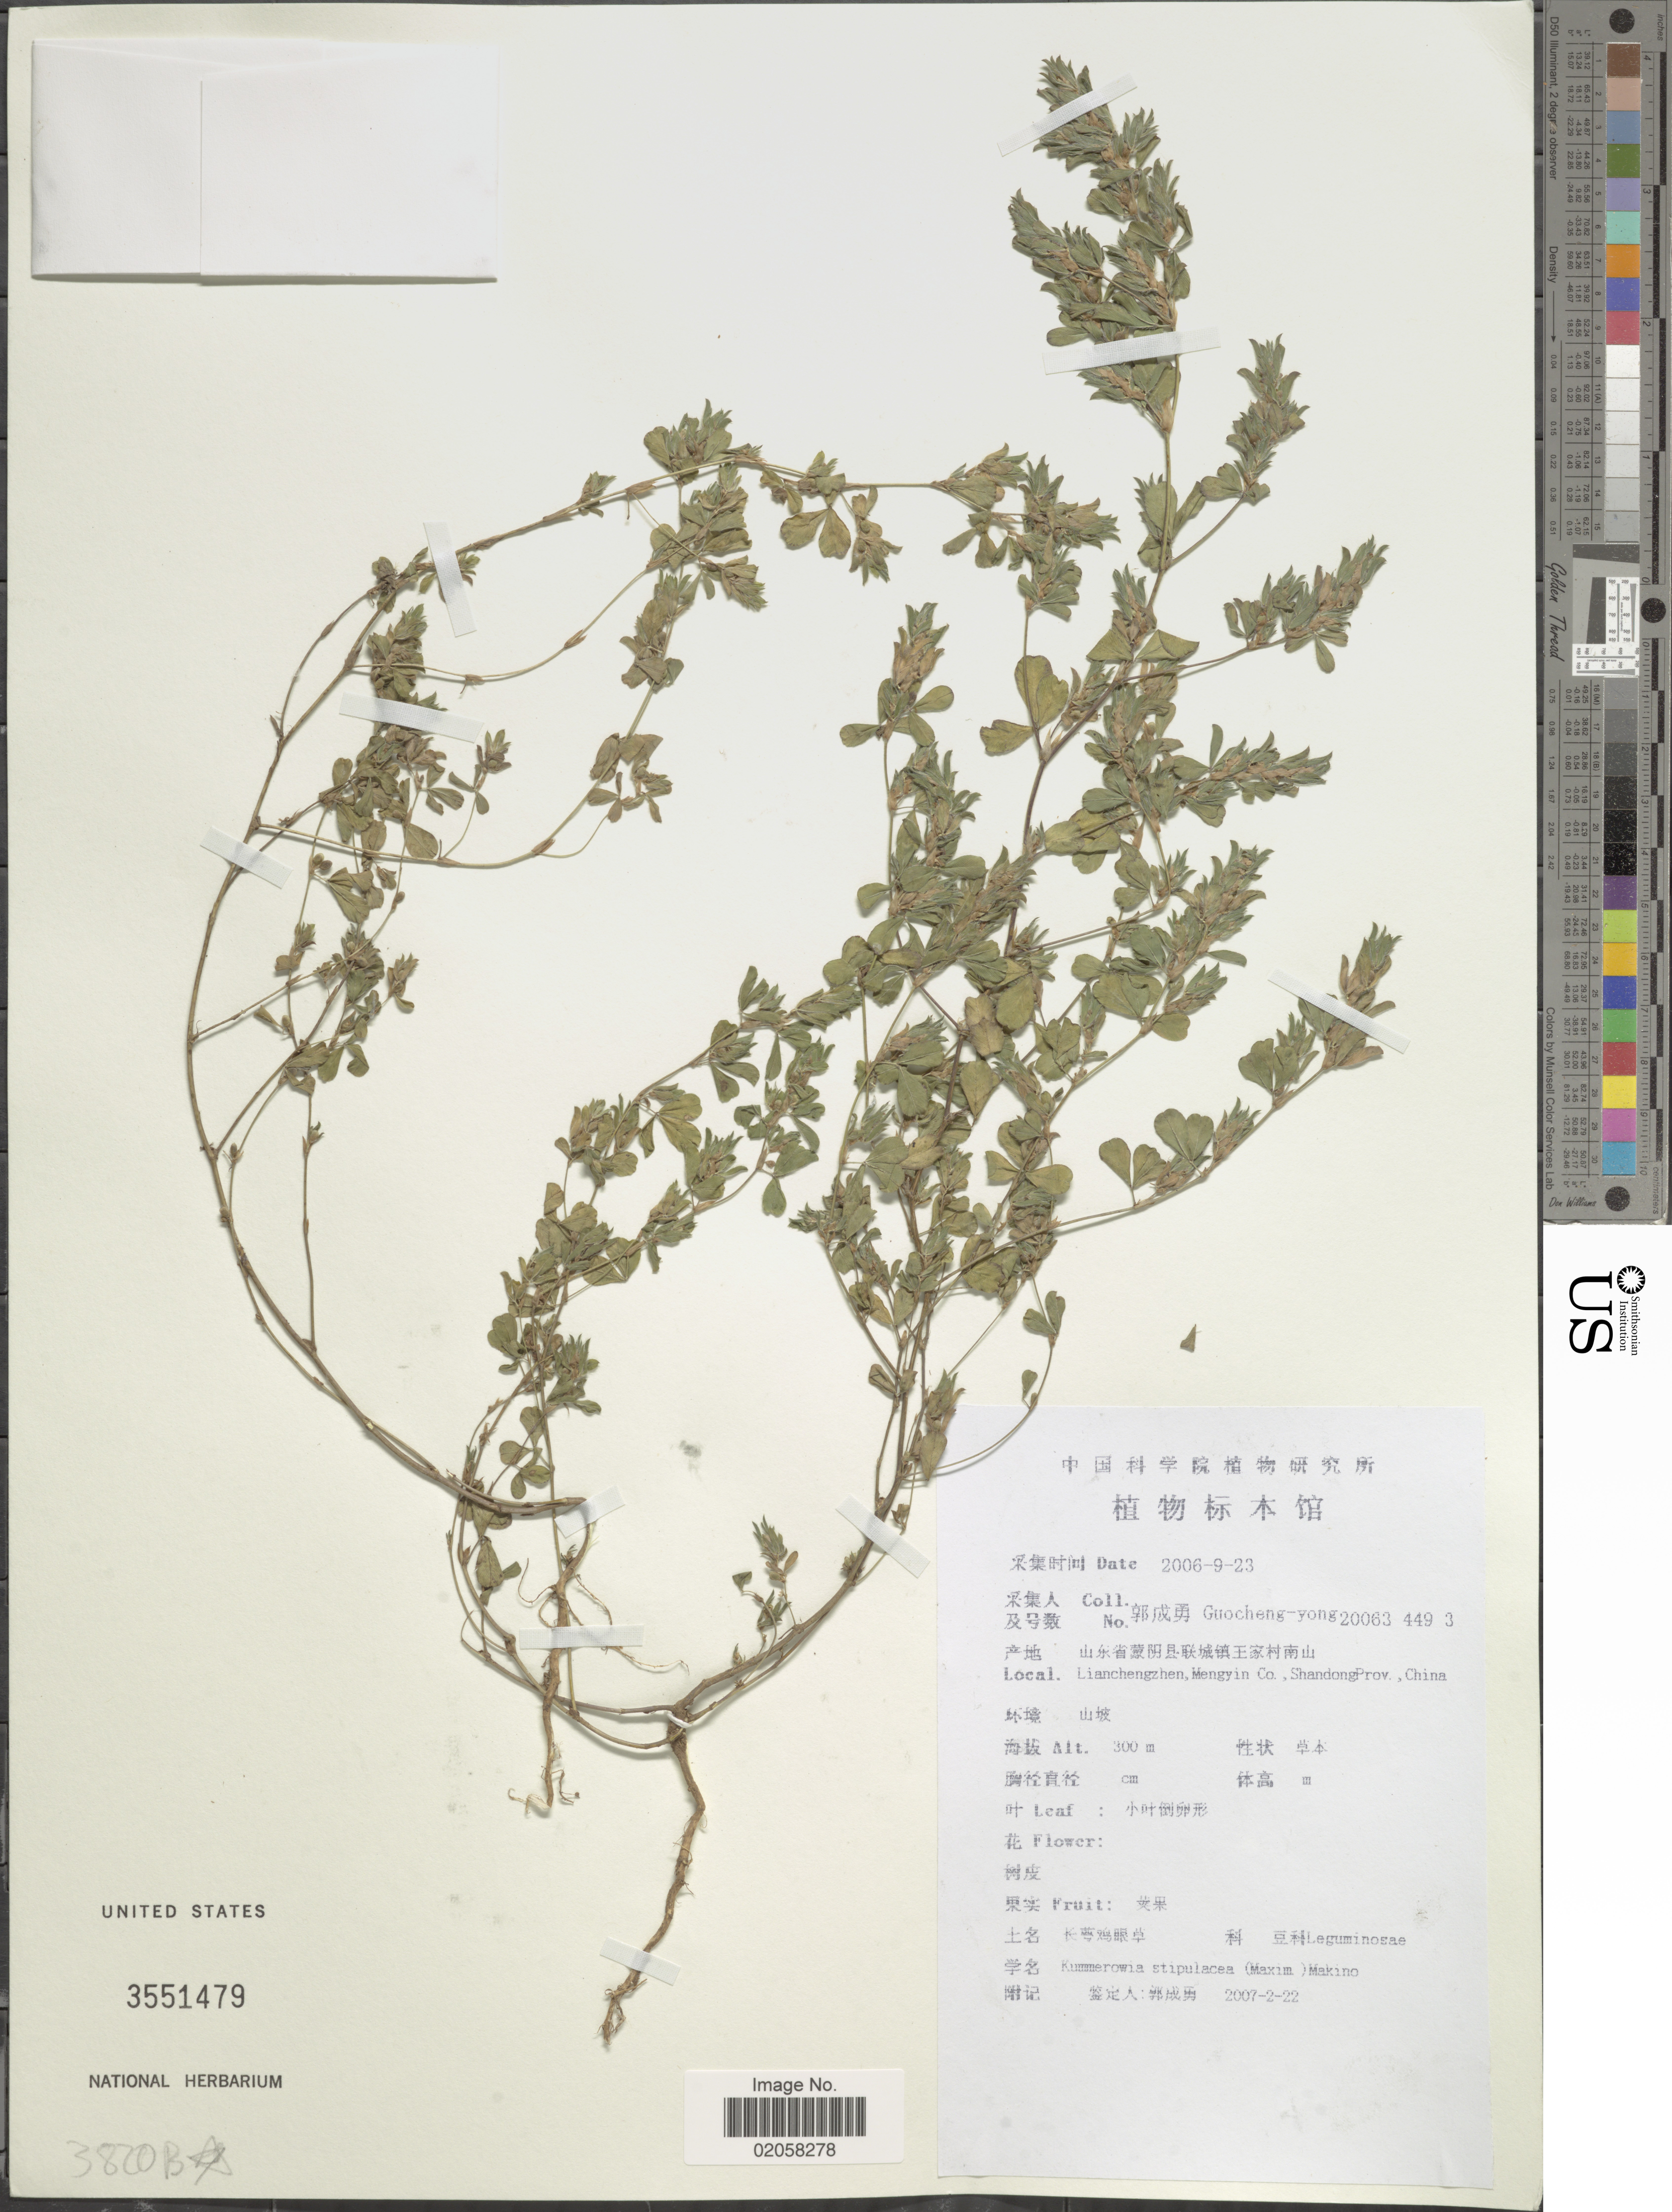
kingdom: Plantae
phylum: Tracheophyta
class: Magnoliopsida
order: Fabales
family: Fabaceae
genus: Kummerowia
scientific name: Kummerowia stipulacea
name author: (Maxim.) Makino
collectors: Guo cheng-yong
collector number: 20063-449-3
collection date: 2006-09-23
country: China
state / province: Shandong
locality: Lianchengzhen, Mengyin Co.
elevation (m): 300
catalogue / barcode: US 3551479